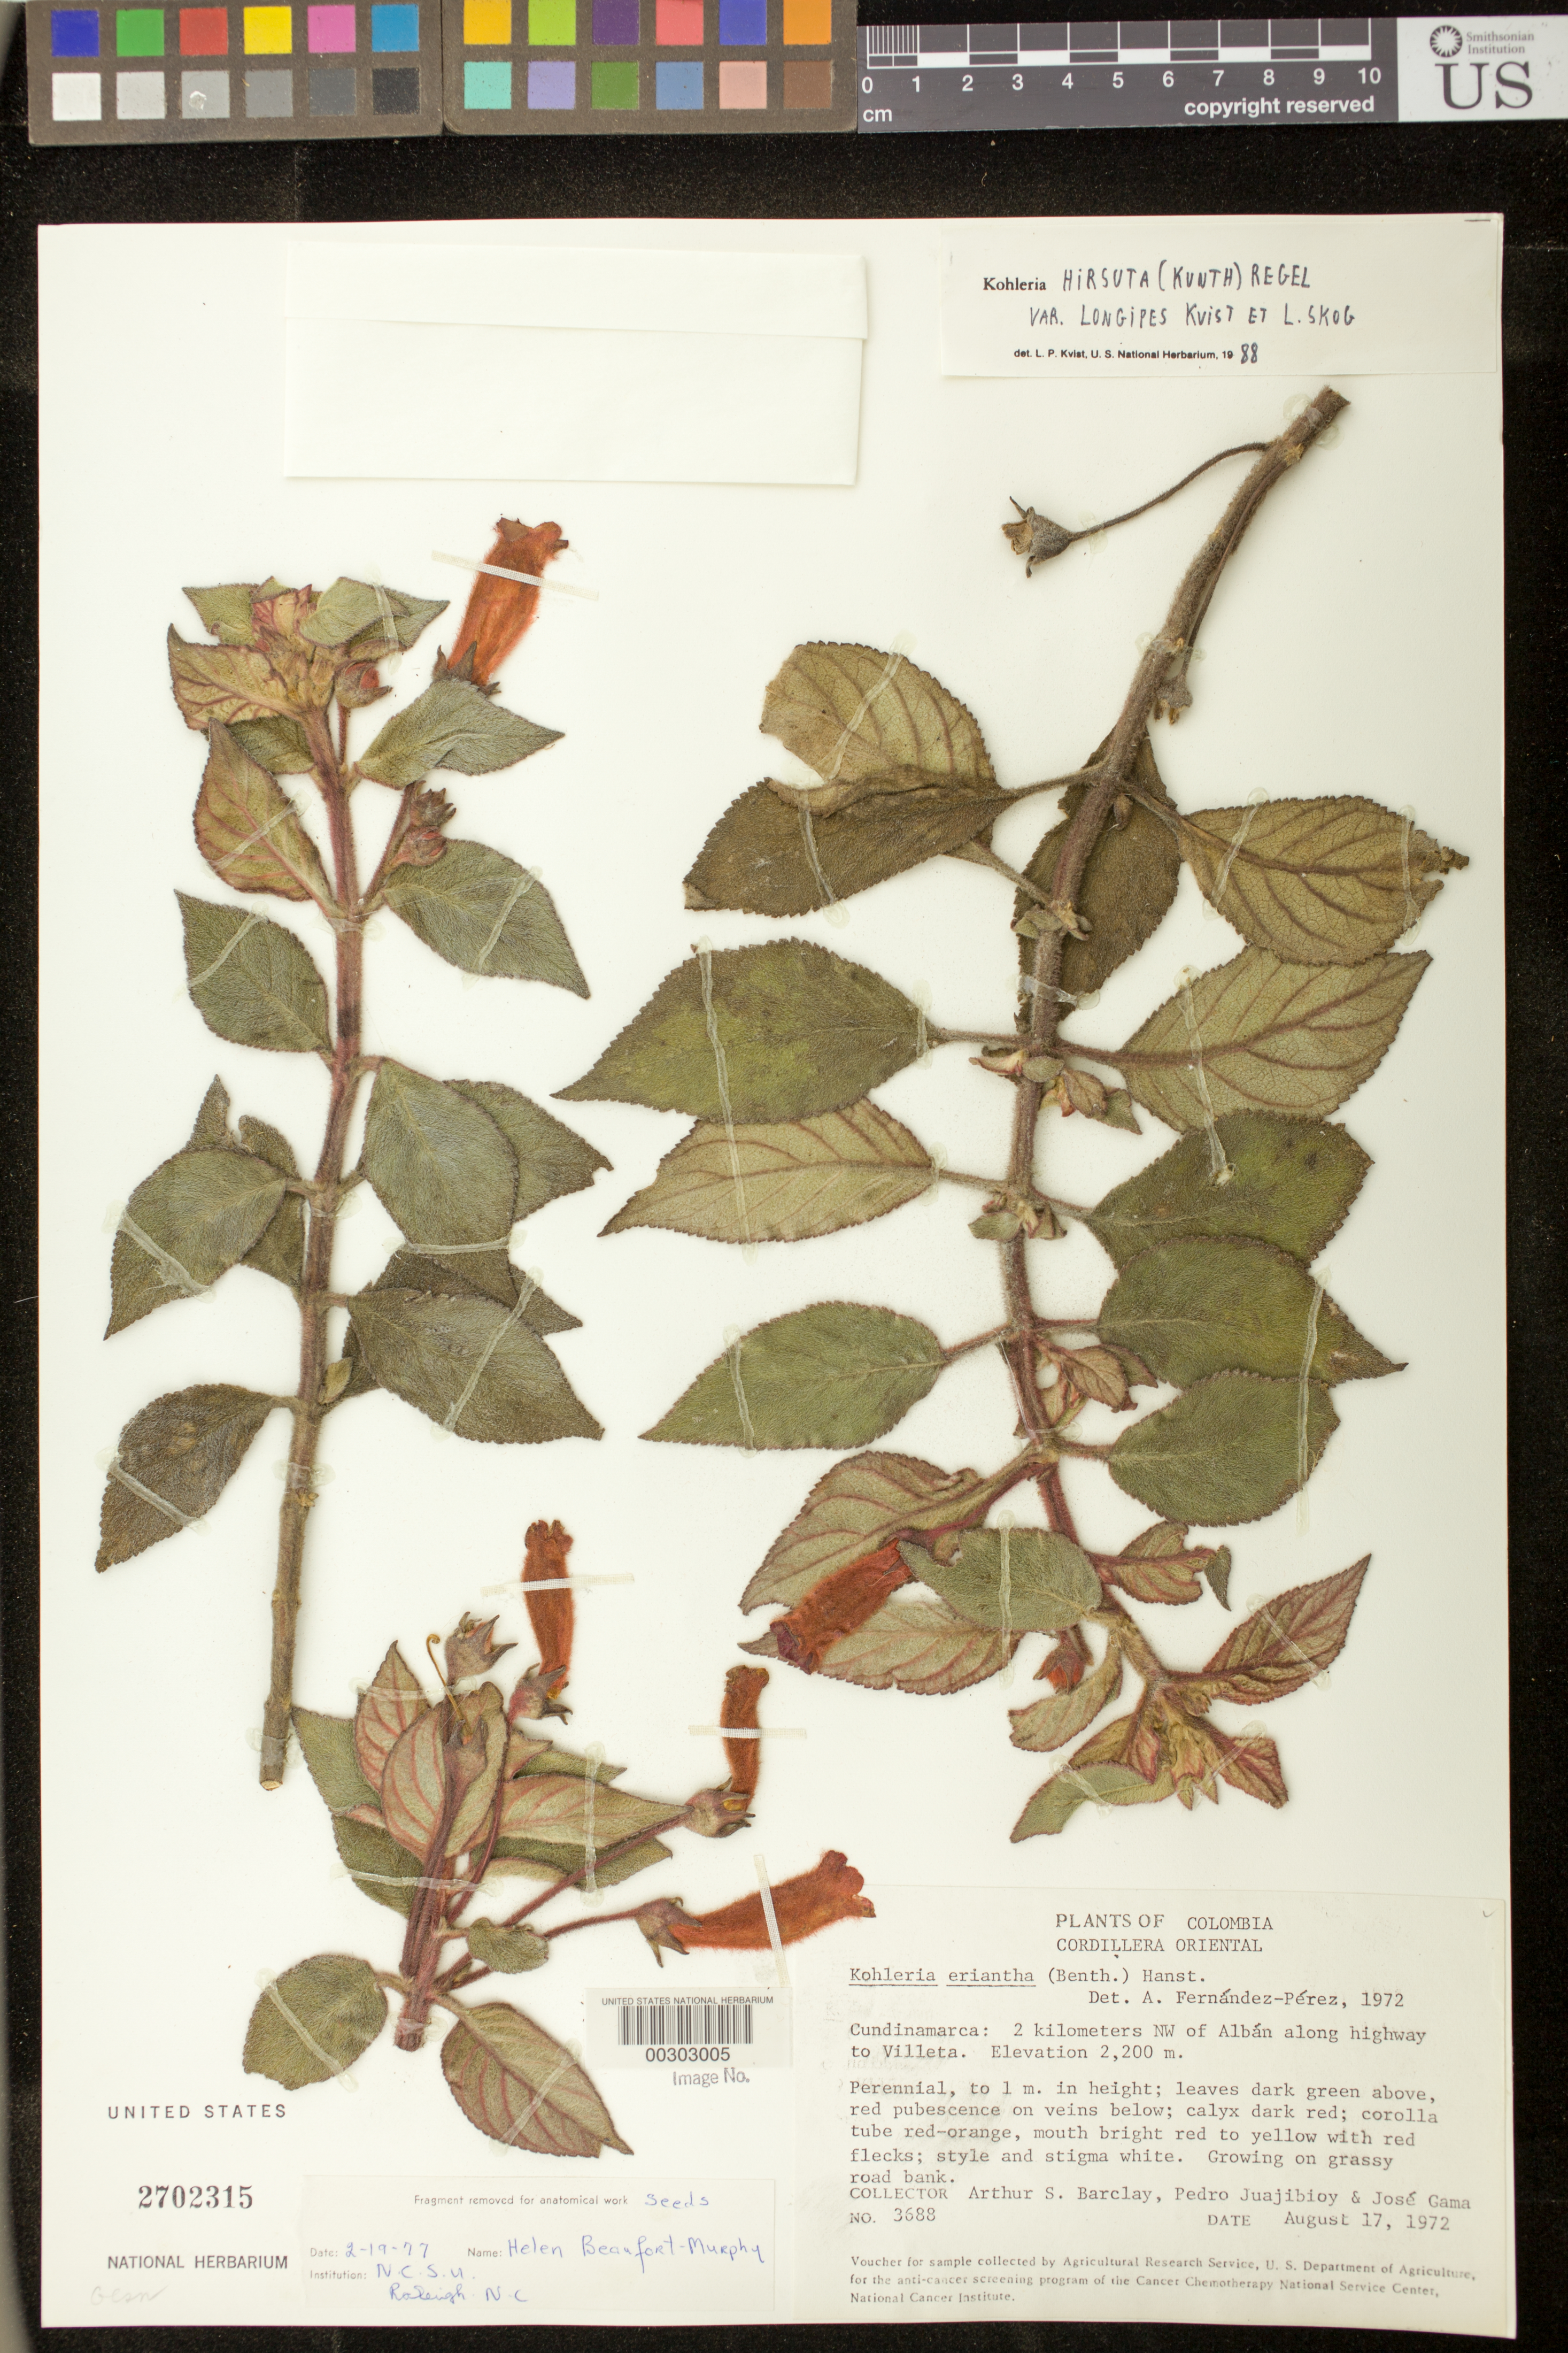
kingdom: Plantae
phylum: Tracheophyta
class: Magnoliopsida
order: Lamiales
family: Gesneriaceae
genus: Kohleria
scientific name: Kohleria hirsuta var. longipes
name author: (Benth.) L.P. Kvist & L.E. Skog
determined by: Skog, Laurence E.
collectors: A. S. Barclay, P. Juajibioy & J. Gama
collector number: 3688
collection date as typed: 17 Aug 1972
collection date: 1972-08-17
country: Colombia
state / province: Cundinamarca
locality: Cordillera Oriental, 2 km NW of Alban along highway to Villeta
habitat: Growing on grassy road bank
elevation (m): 2200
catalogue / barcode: US 2702315